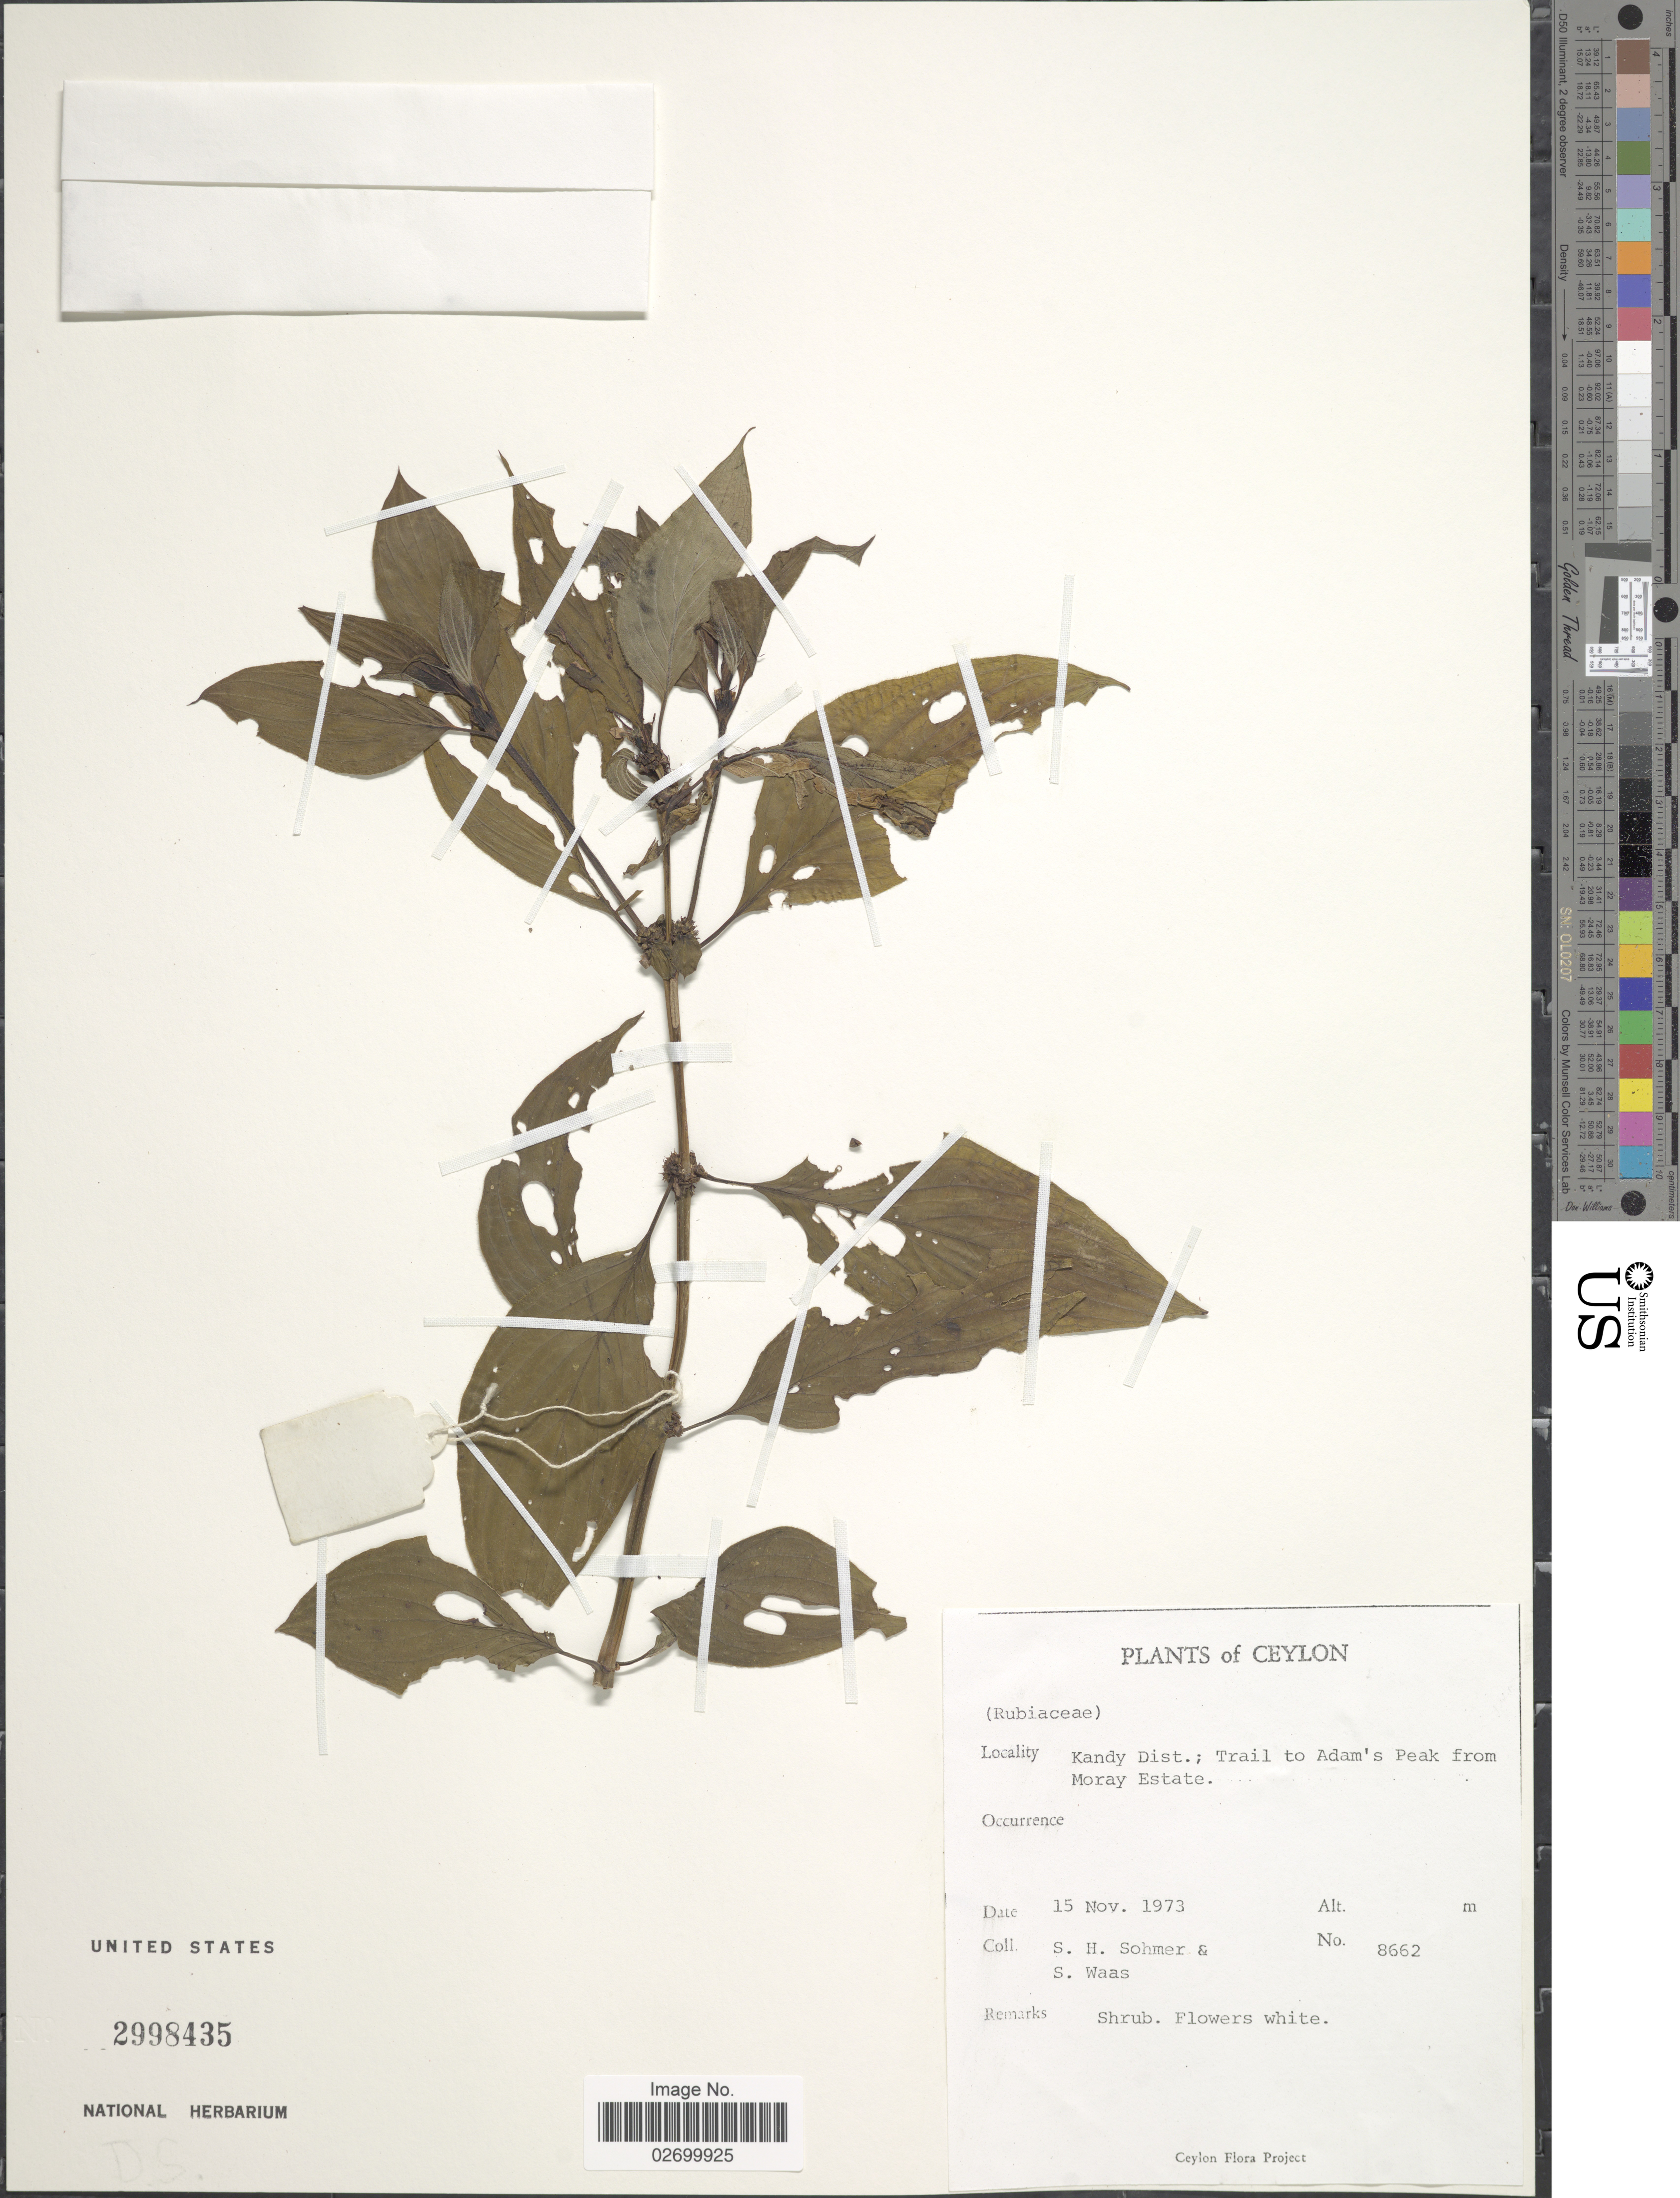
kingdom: Plantae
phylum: Tracheophyta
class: Magnoliopsida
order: Gentianales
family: Rubiaceae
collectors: S. H. Sohmer & S. Waas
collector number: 8662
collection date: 1973-11-15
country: Sri Lanka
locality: Ceylon, Kandy Dist., Trail to Adam's Peak from Moray Estate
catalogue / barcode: US 2998435